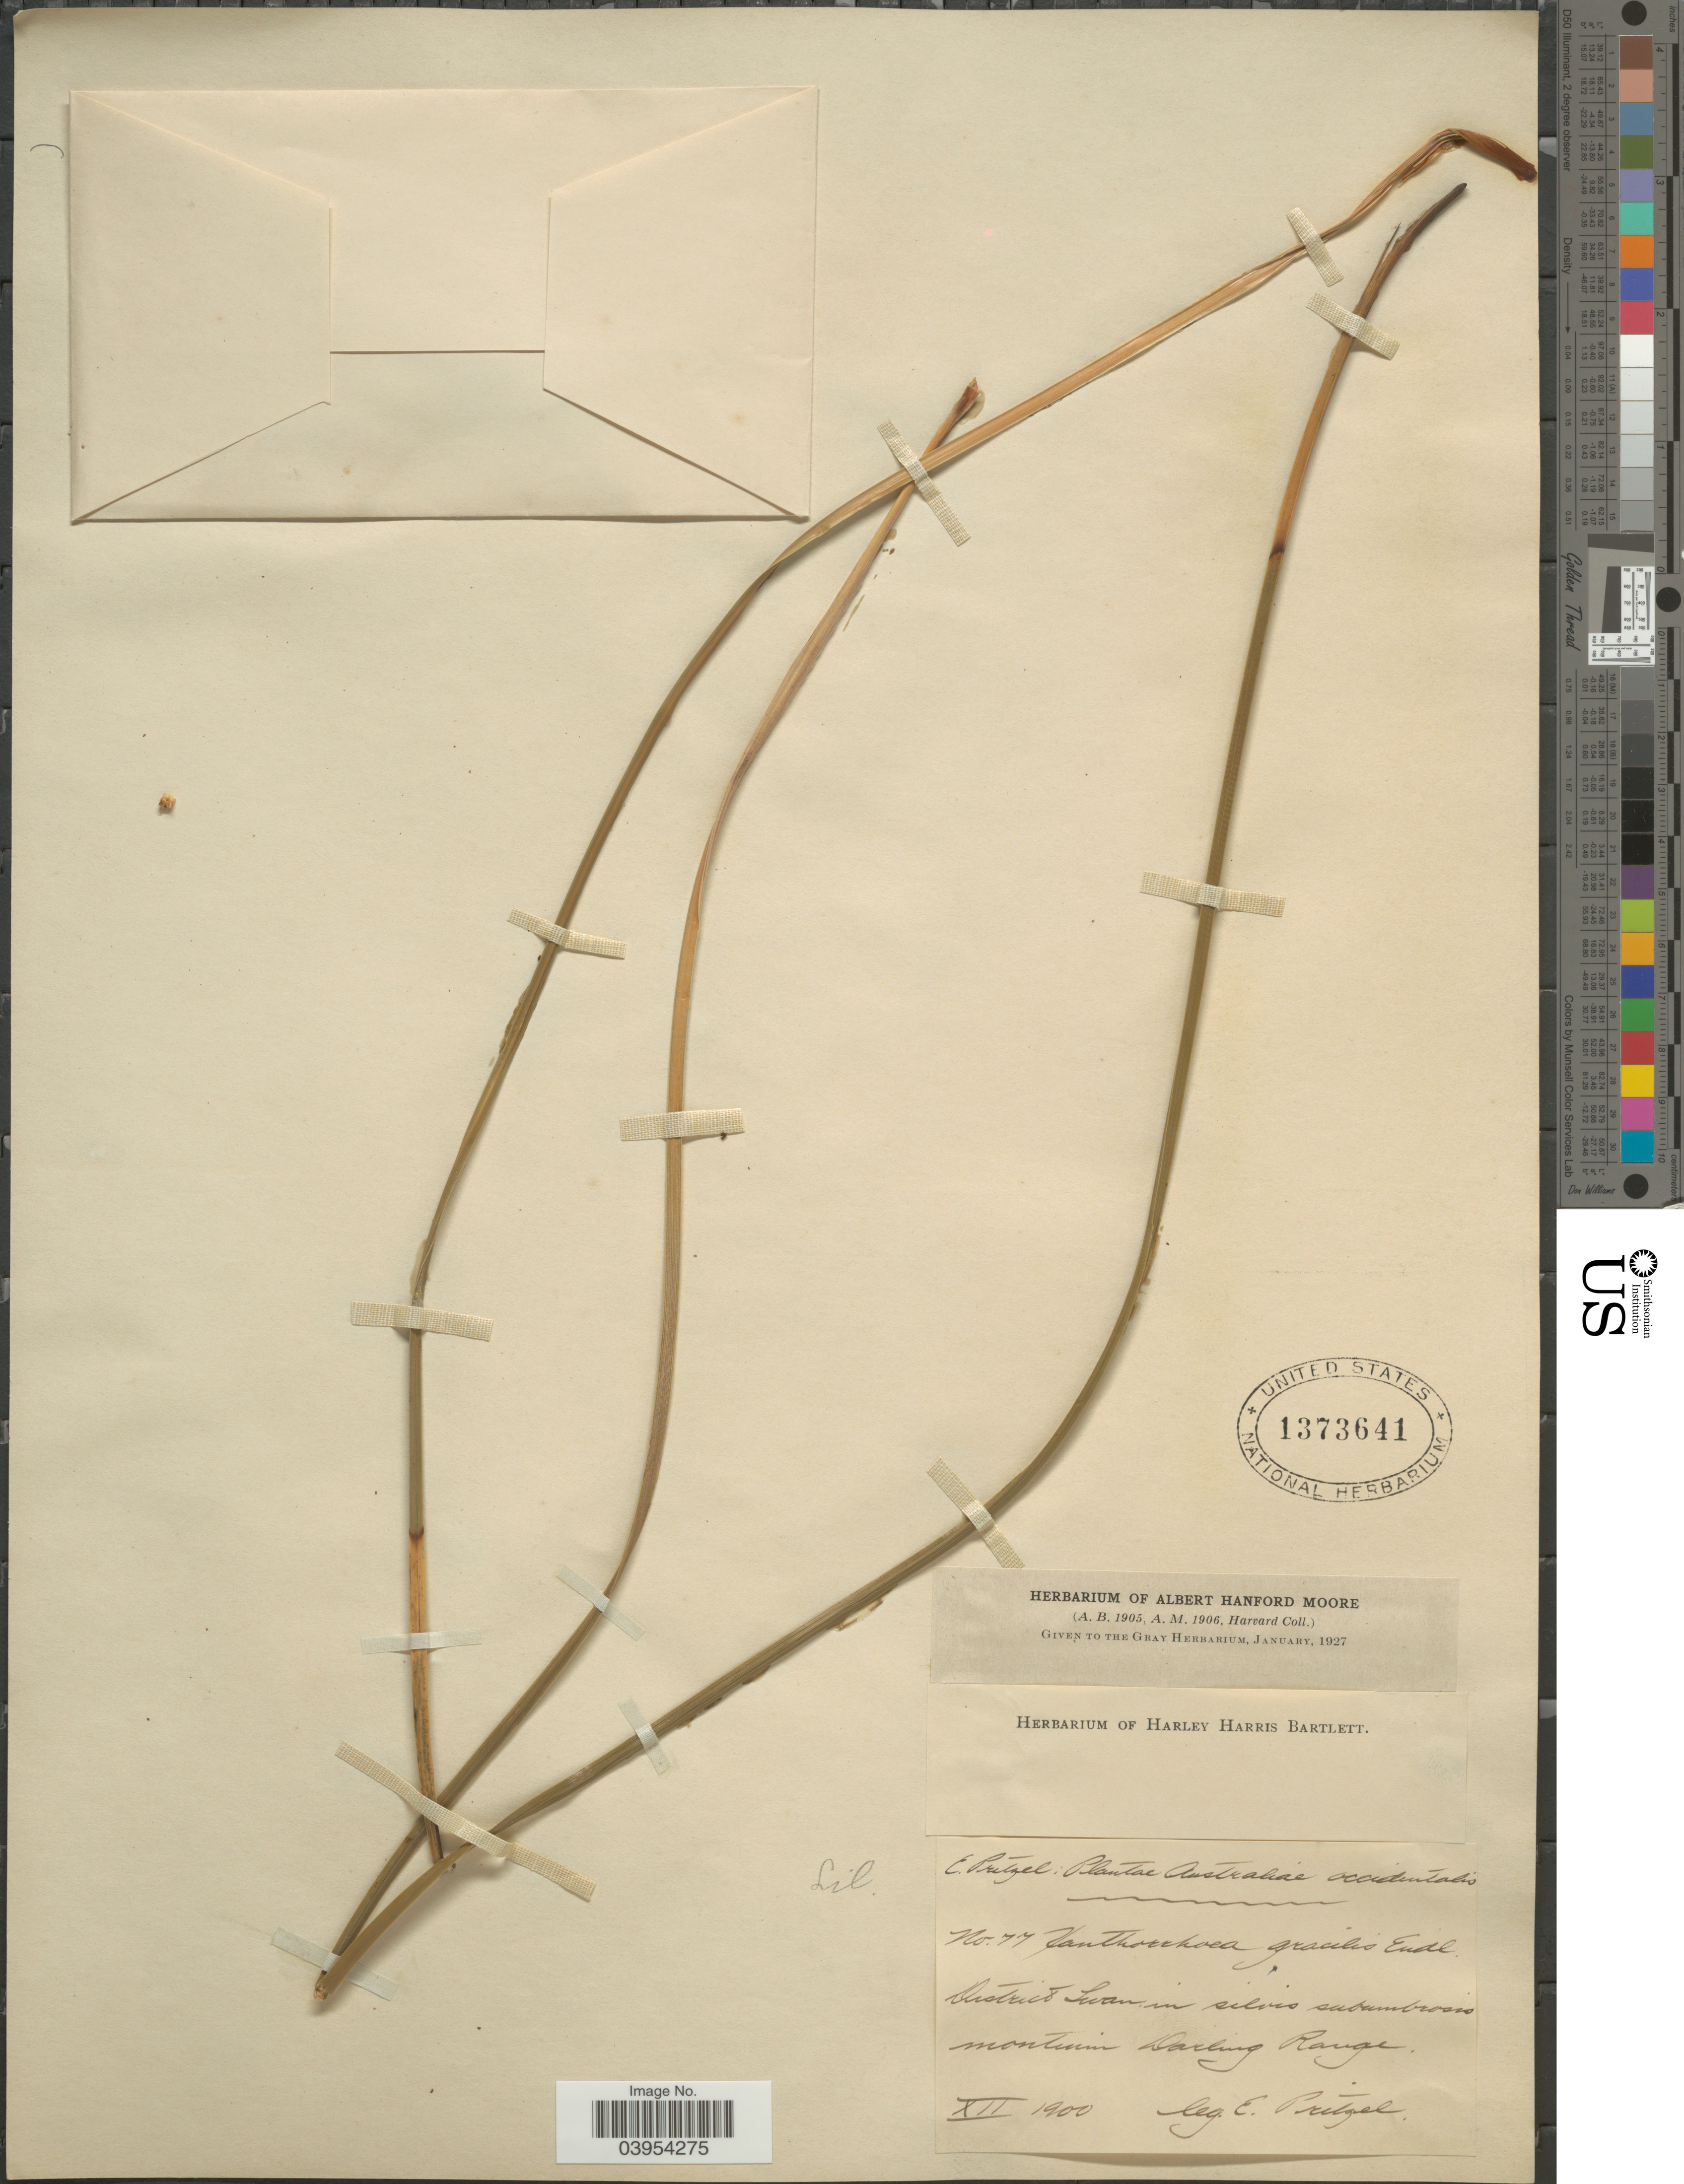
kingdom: Plantae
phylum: Tracheophyta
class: Liliopsida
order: Asparagales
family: Asphodelaceae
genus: Xanthorrhoea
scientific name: Xanthorrhoea gracilis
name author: Endl.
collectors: E. G. Pritzel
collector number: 77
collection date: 1900-12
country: Australia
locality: Australiae occidentalis. District Swan in silvis subumbrosis montium Darling Range.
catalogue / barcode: US 1373641